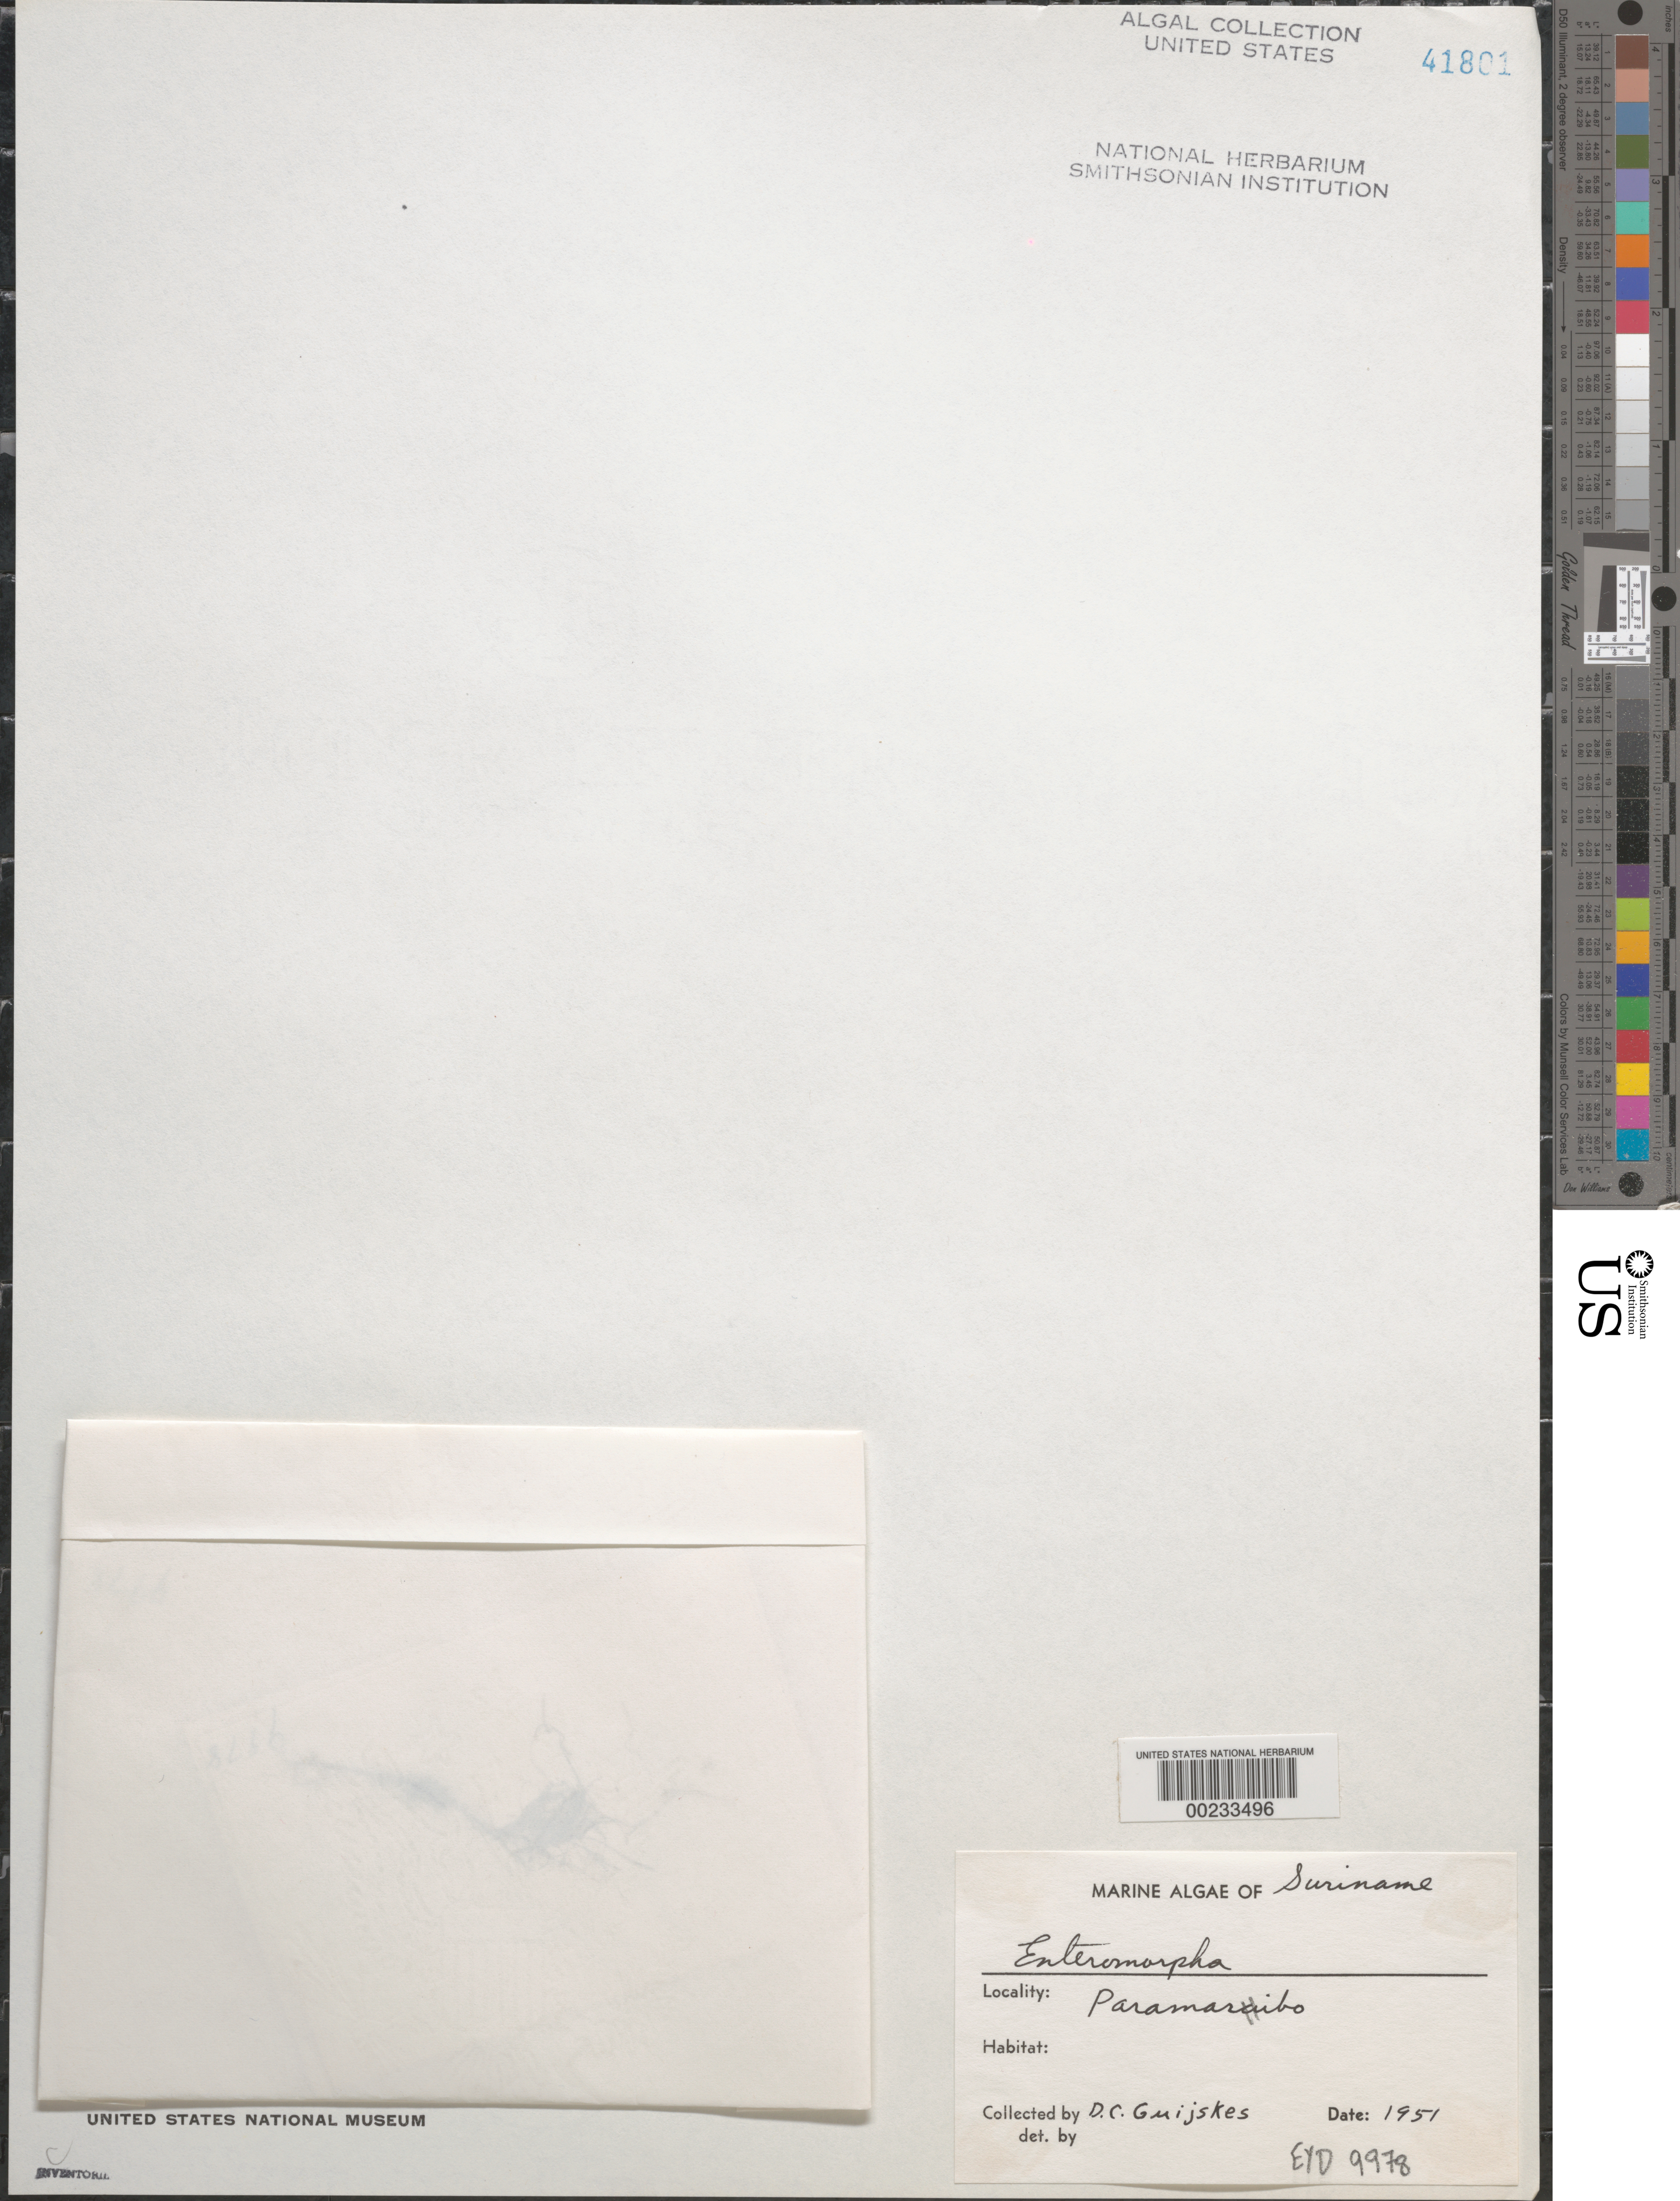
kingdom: Plantae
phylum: Chlorophyta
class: Ulvophyceae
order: Ulvales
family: Ulvaceae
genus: Enteromorpha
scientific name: Enteromorpha sp.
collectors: D. Guijskes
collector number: EYD 9978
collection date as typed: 1951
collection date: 1951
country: Suriname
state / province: Paramaribo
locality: Paramaribo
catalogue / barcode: US 41801